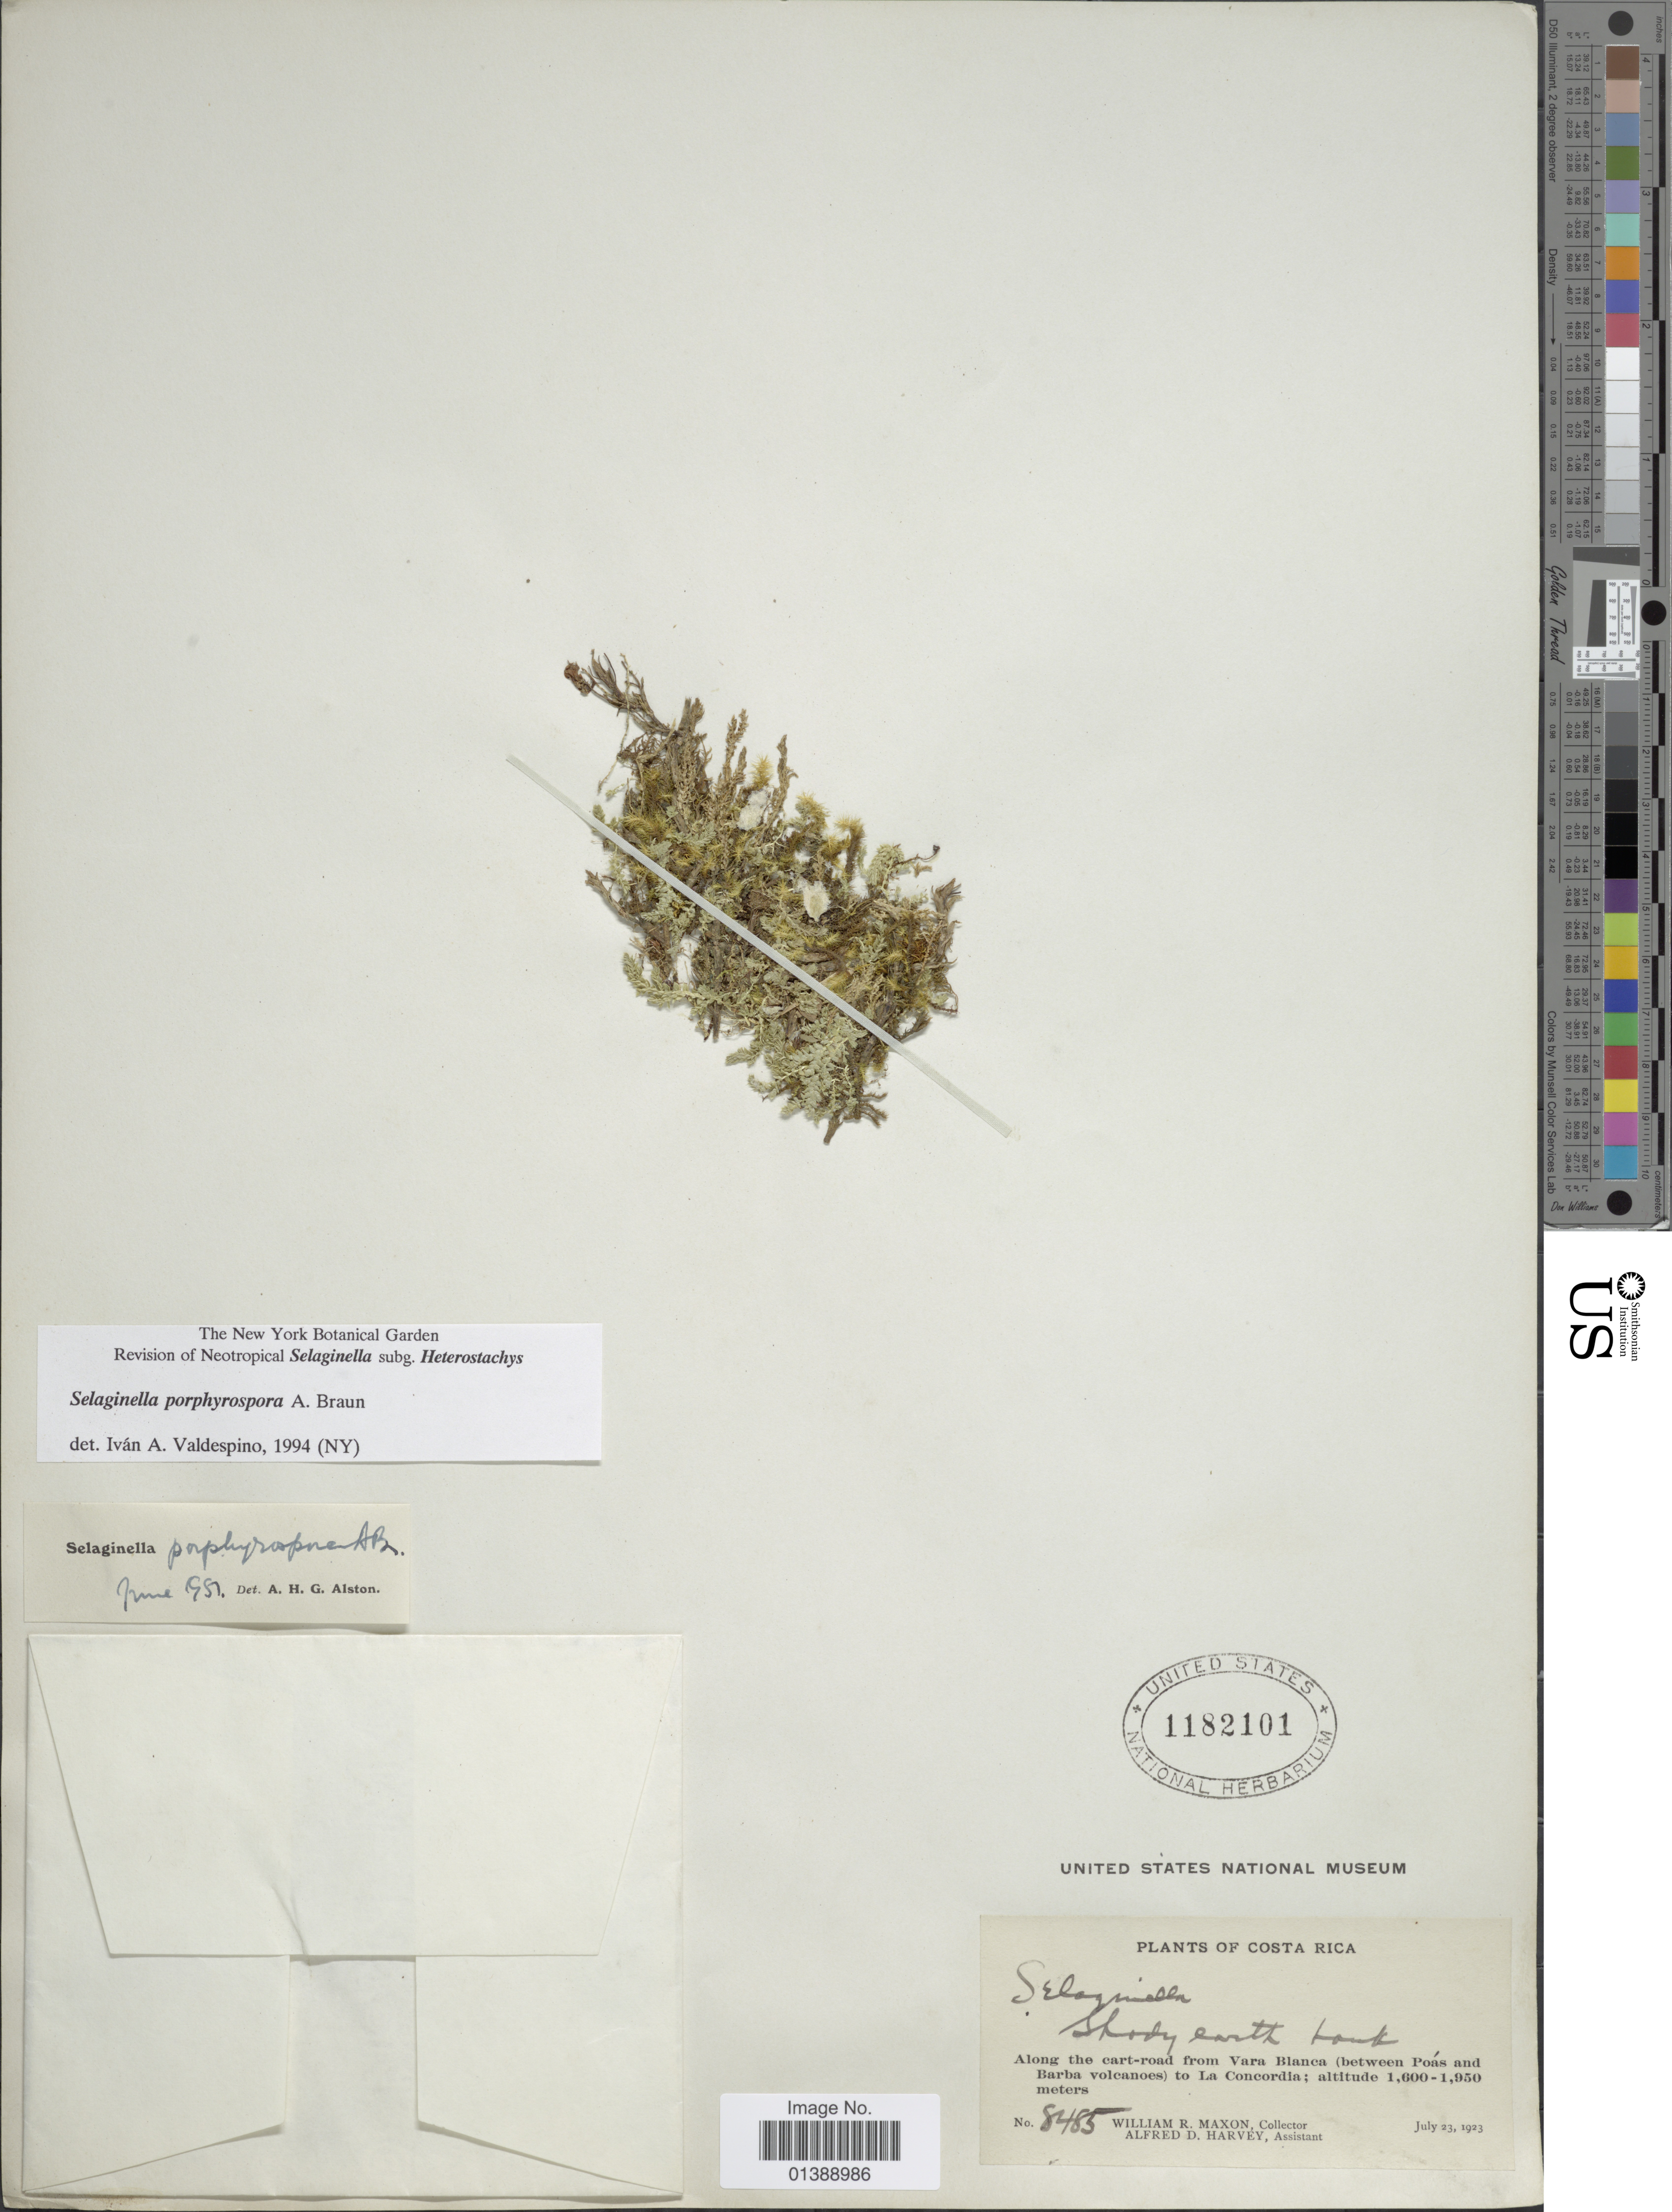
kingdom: Plantae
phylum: Tracheophyta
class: Lycopodiopsida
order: Selaginellales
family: Selaginellaceae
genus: Selaginella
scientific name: Selaginella porphyrospora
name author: A. Braun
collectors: W. R. Maxon & A. D. Harvey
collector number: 8485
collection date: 1923-07-23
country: Costa Rica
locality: Along the cart-road from Vara Blanca (between Poás and Barba volcanoes) to La Concordia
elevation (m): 1600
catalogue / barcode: US 1182101